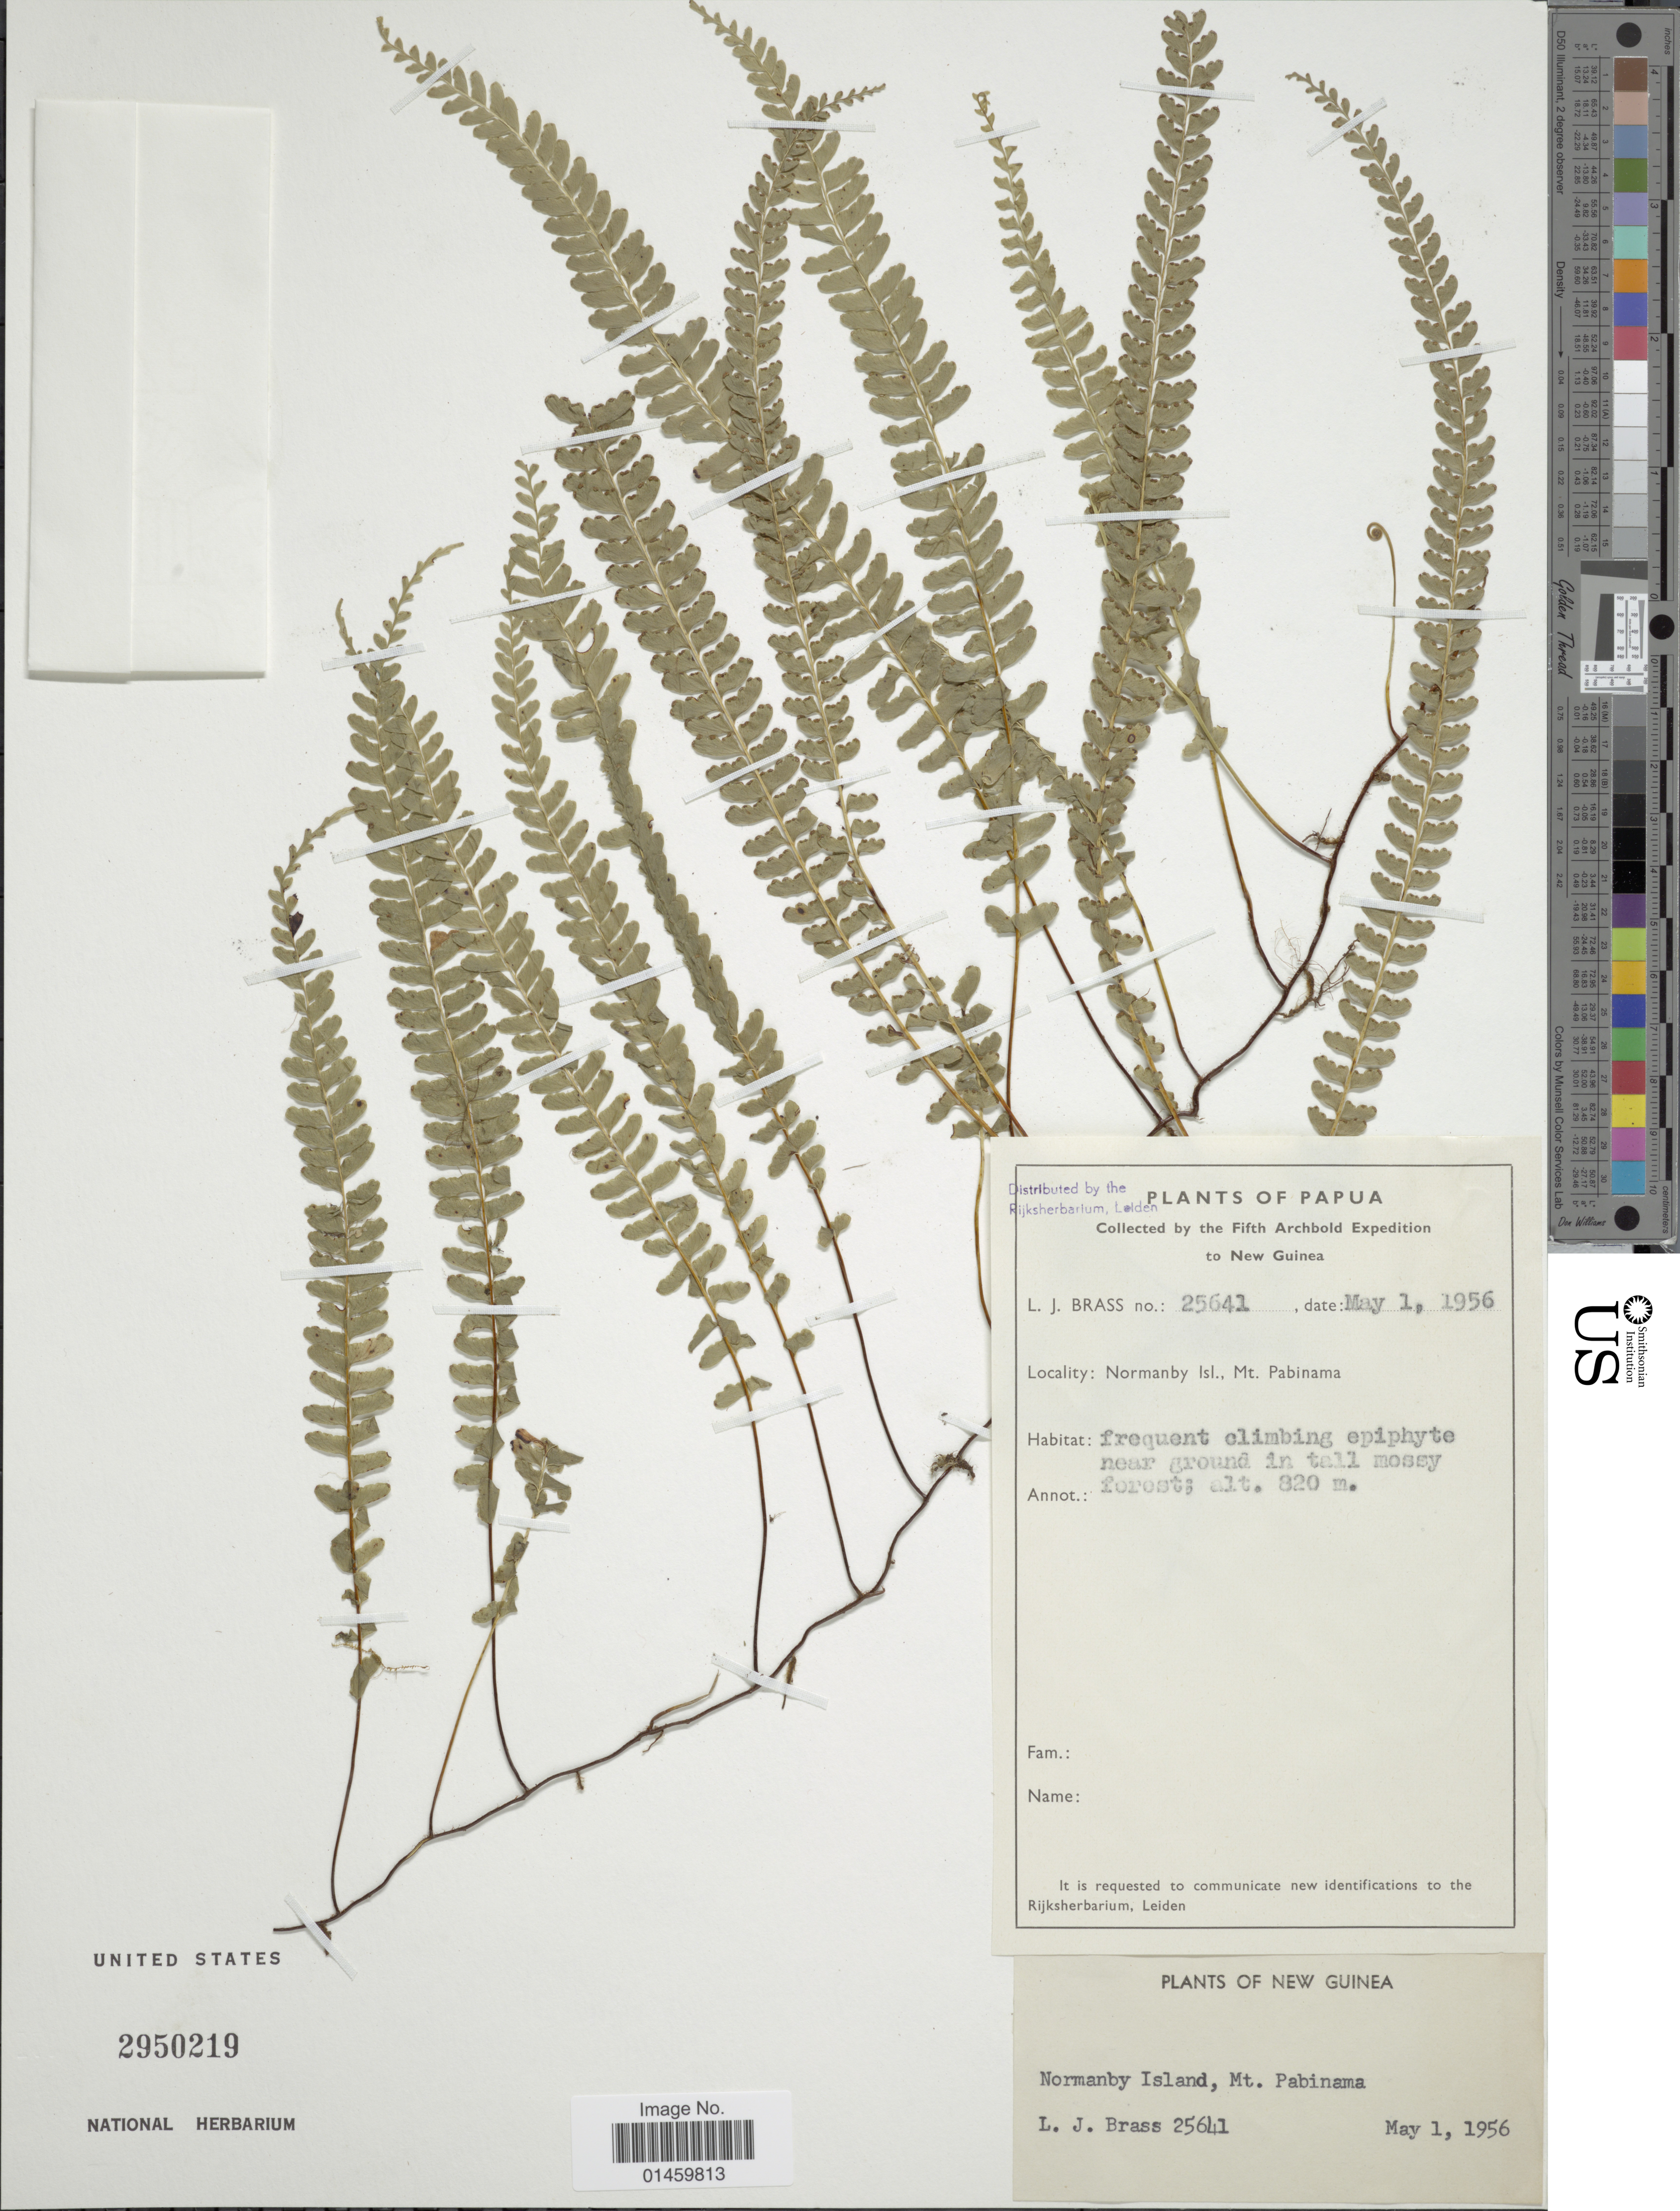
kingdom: Plantae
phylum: Tracheophyta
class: Polypodiopsida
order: Polypodiales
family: Lindsaeaceae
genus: Lindsaea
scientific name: Lindsaea sp.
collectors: L. J. Brass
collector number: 25641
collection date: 1956-05-01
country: Papua New Guinea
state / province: Milne Bay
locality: Papua. Normanby Isl., Mt. Pabinama. New Guinea.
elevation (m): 820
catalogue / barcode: US 2950219